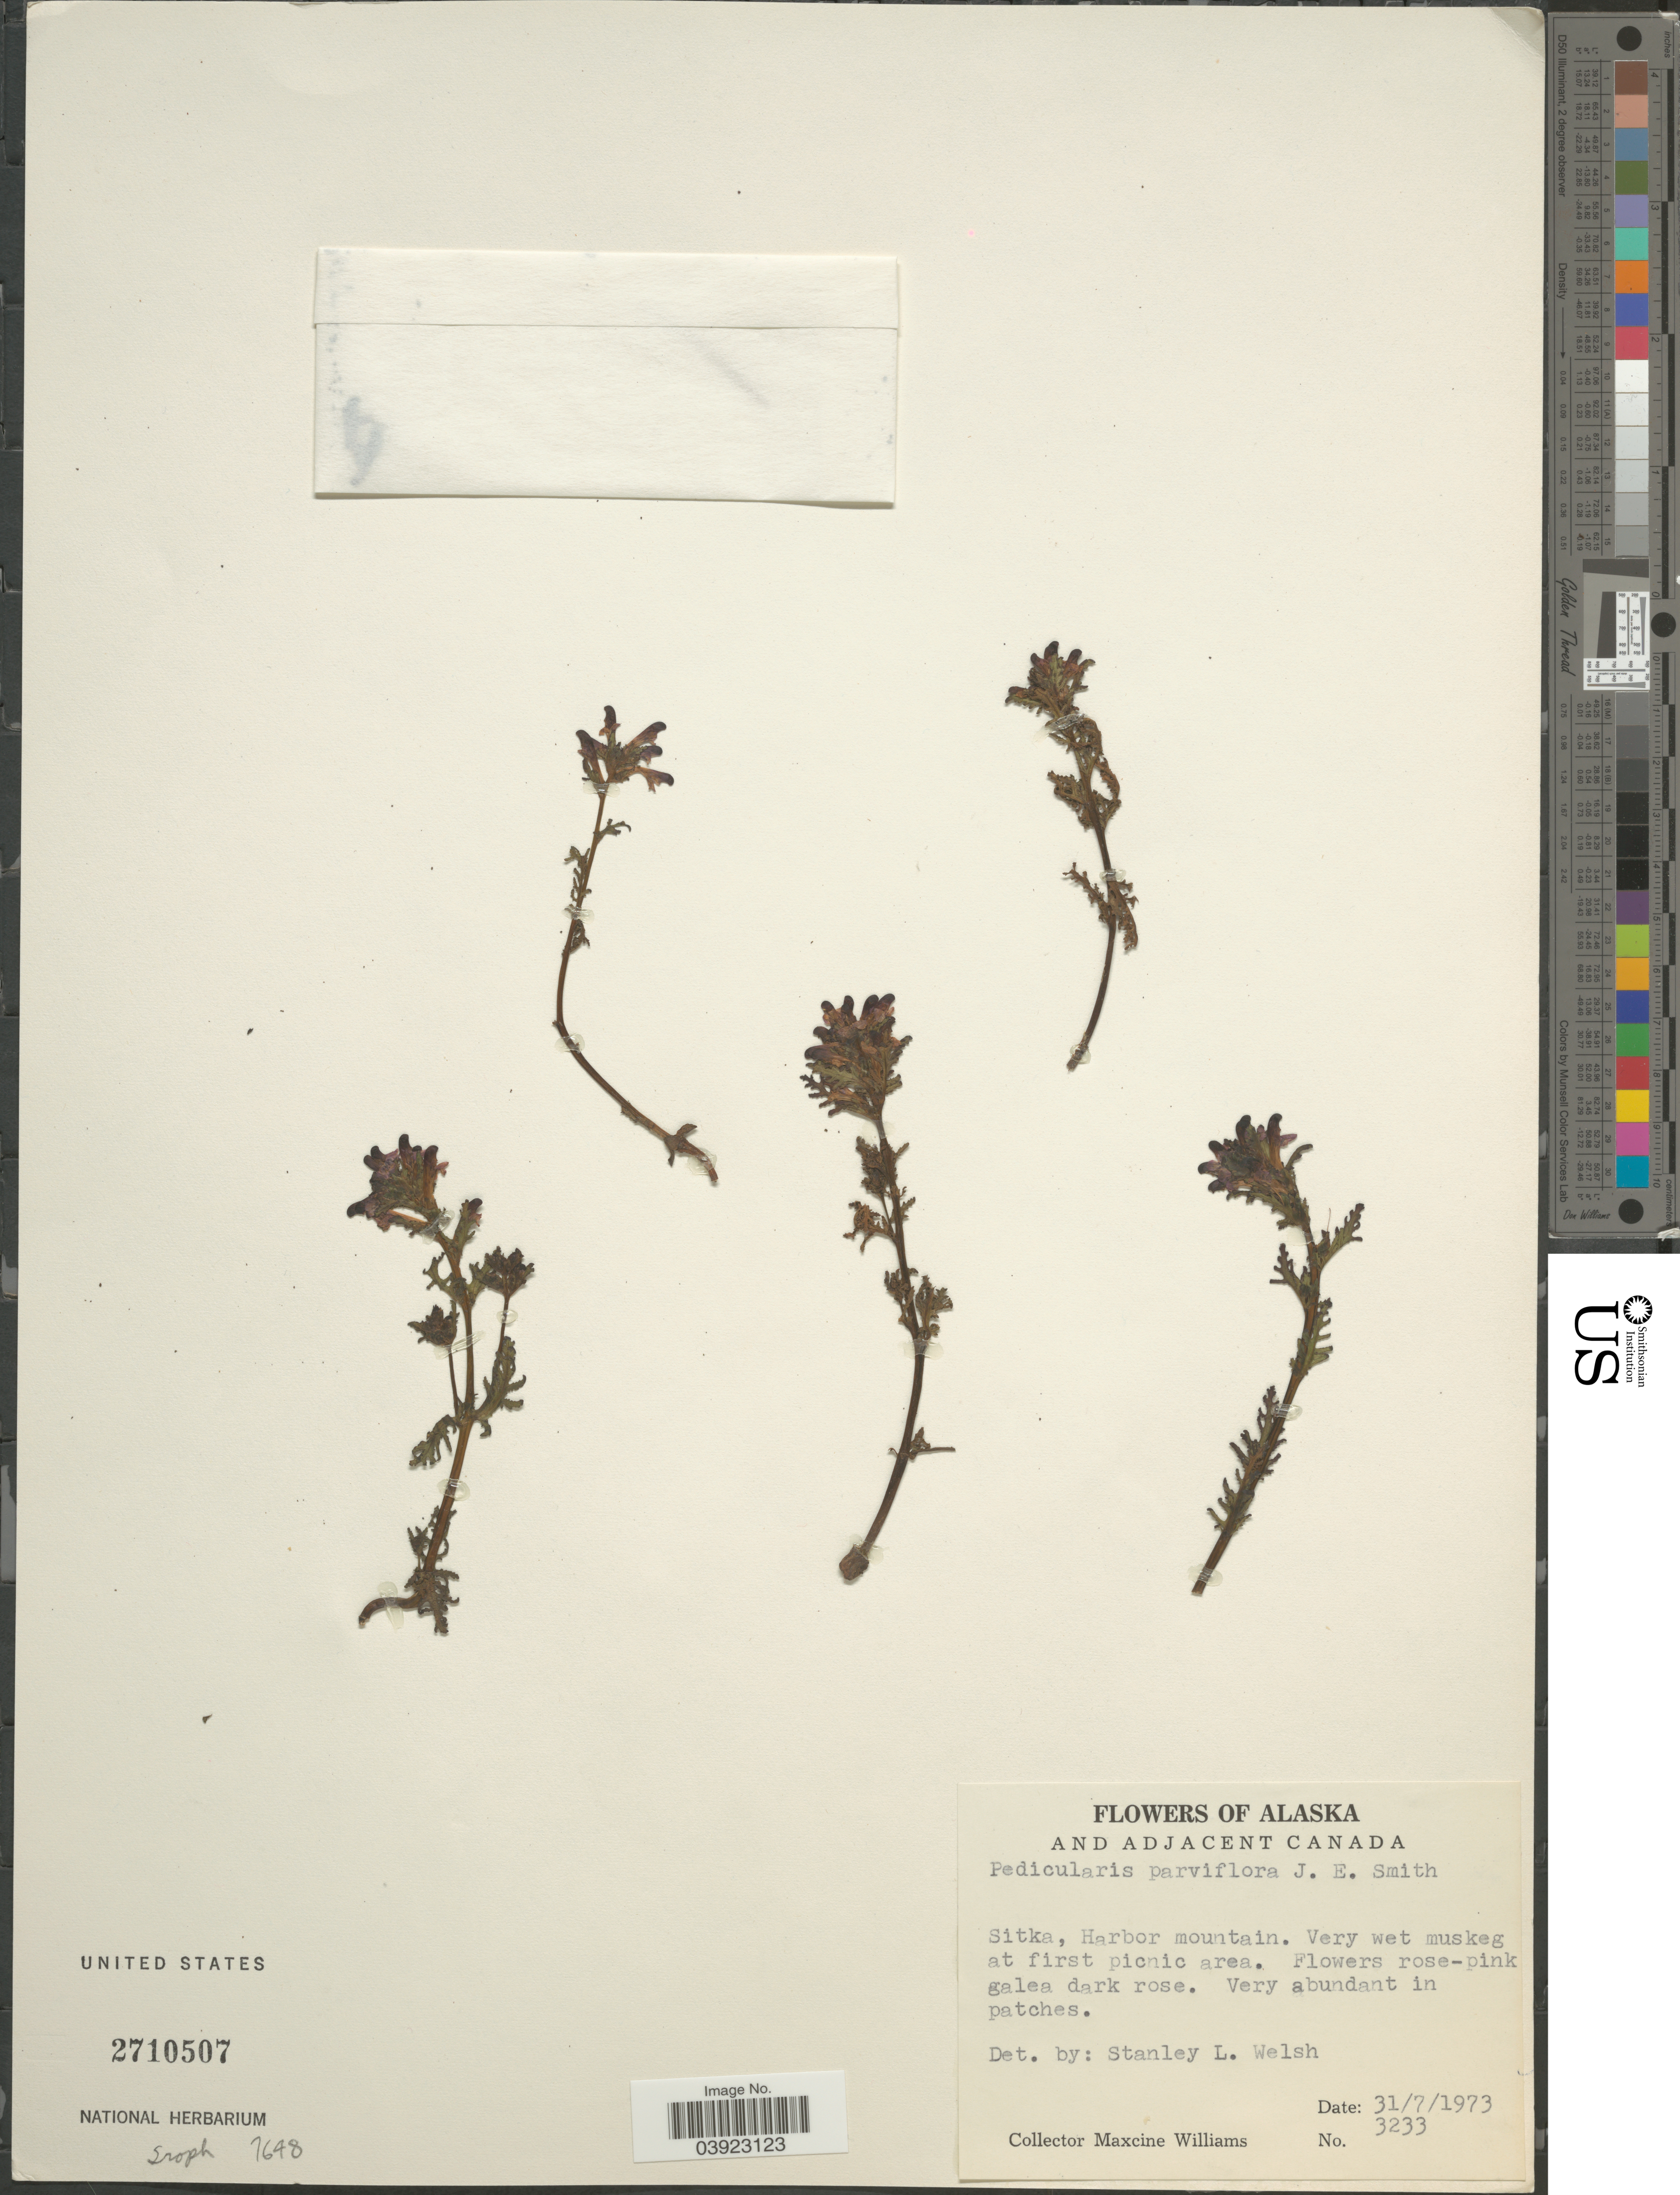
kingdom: Plantae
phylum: Tracheophyta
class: Magnoliopsida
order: Lamiales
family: Orobanchaceae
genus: Pedicularis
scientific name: Pedicularis parviflora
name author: Sm.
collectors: M. Williams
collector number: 3233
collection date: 1973-07-31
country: United States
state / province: Alaska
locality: Sitka, Harbor mountain.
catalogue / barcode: US 2710507